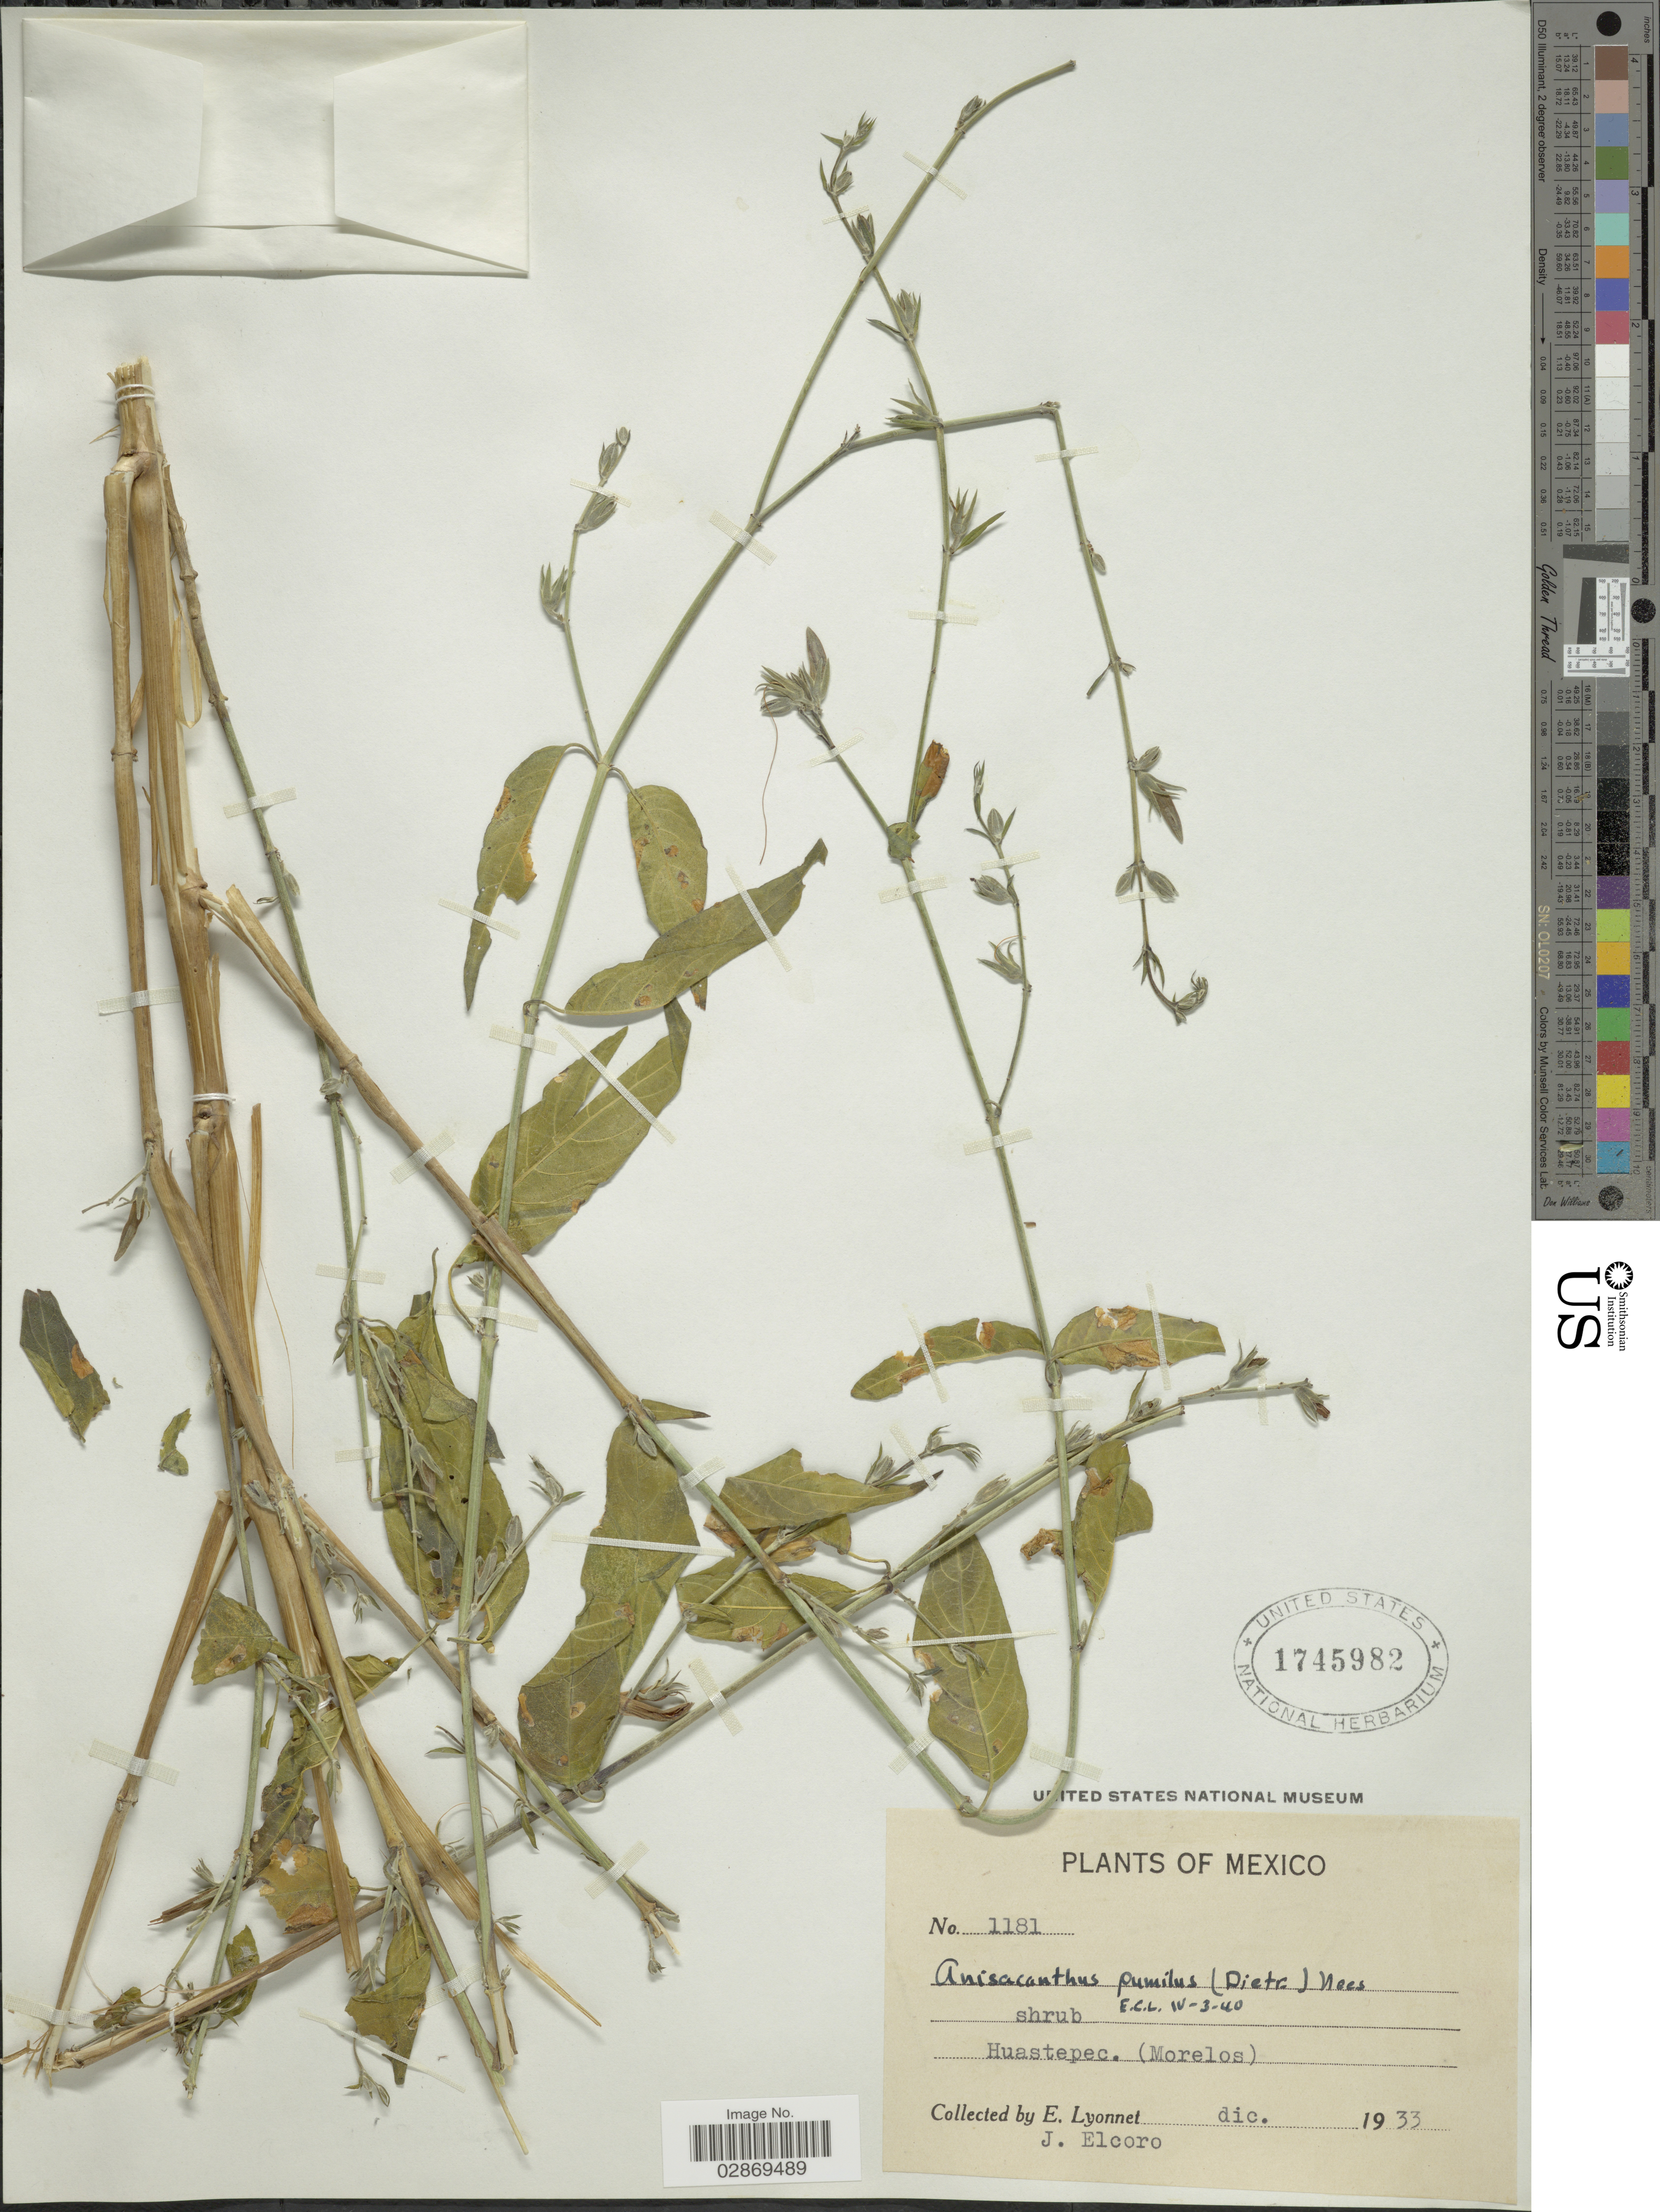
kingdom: Plantae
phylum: Tracheophyta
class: Magnoliopsida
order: Lamiales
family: Acanthaceae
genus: Anisacanthus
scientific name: Anisacanthus pumilus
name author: Nees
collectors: E. Lyonnet & J. Elcoro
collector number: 1181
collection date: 1933-12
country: Mexico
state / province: Morelos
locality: Huastepec (Morelos).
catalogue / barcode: US 1745982